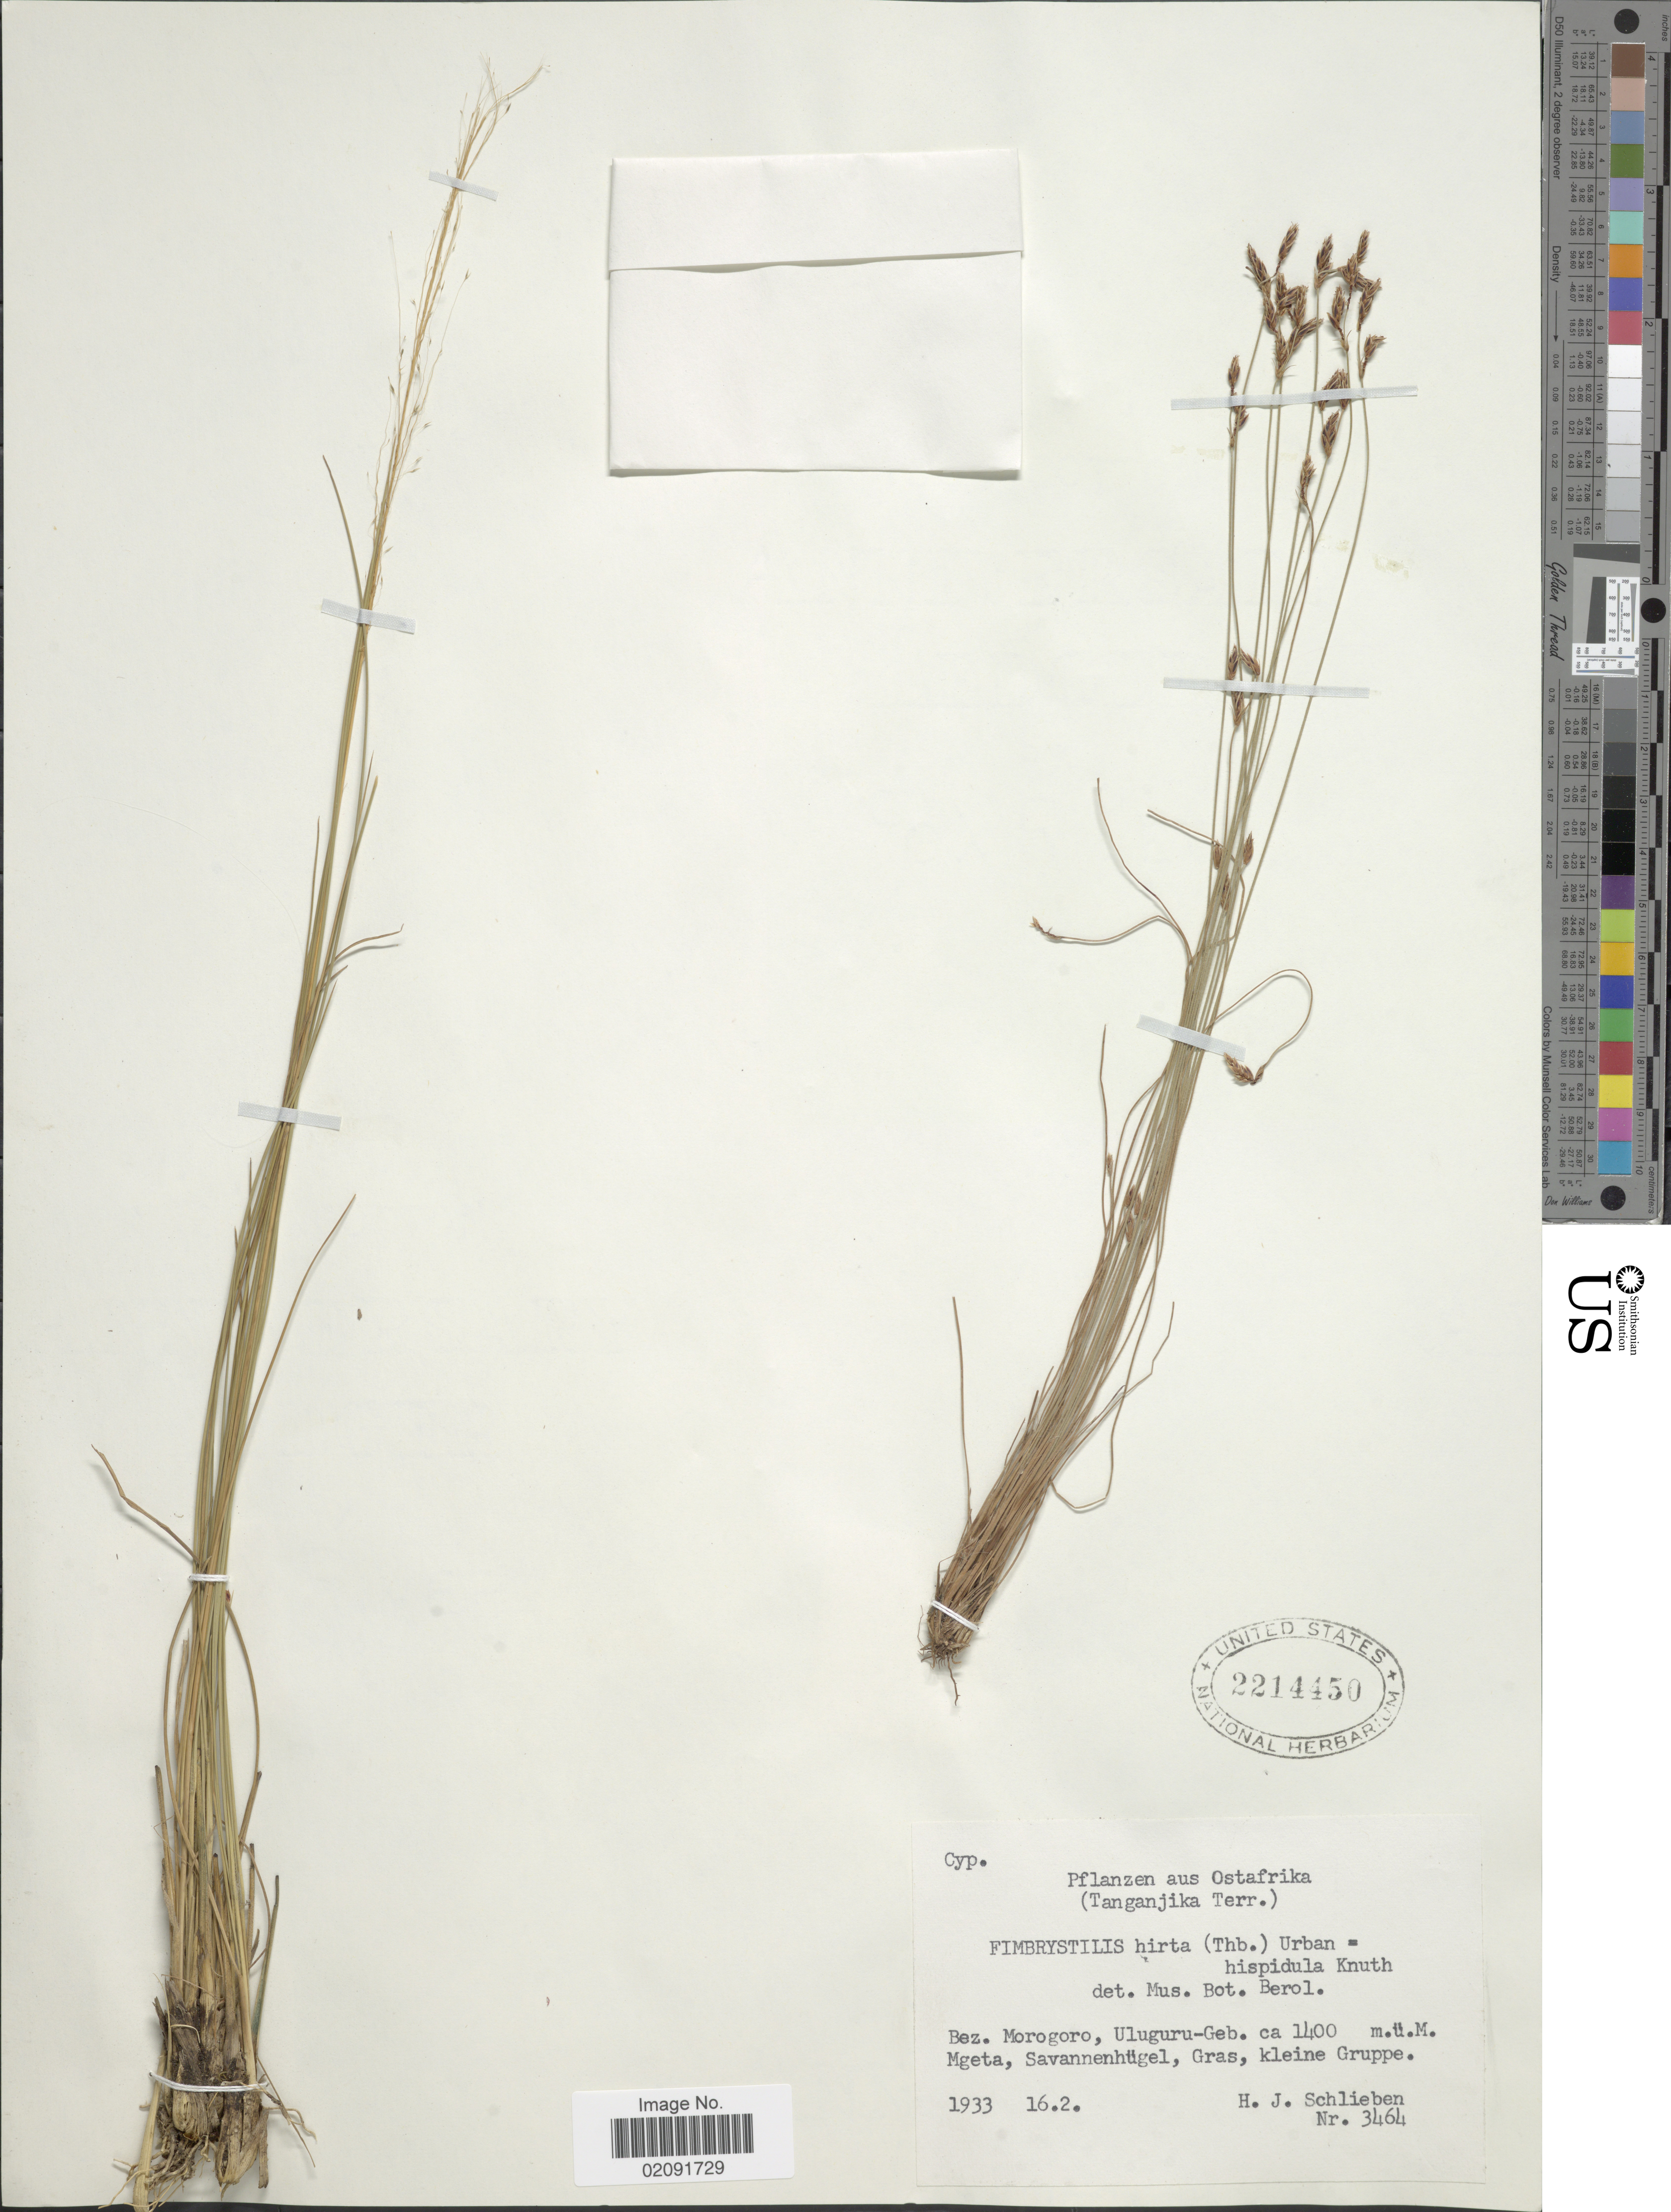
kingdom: Plantae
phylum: Tracheophyta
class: Liliopsida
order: Poales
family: Cyperaceae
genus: Bulbostylis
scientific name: Bulbostylis hispidula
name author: (Vahl) R.W. Haines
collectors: H. J. Schlieben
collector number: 3464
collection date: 1933-02-16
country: Tanzania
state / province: Morogoro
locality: Ostafrika (Tanganjika Terr.). Uluguru-Geb. Mgeta, Savannenhügel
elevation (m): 1400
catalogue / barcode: US 2214450